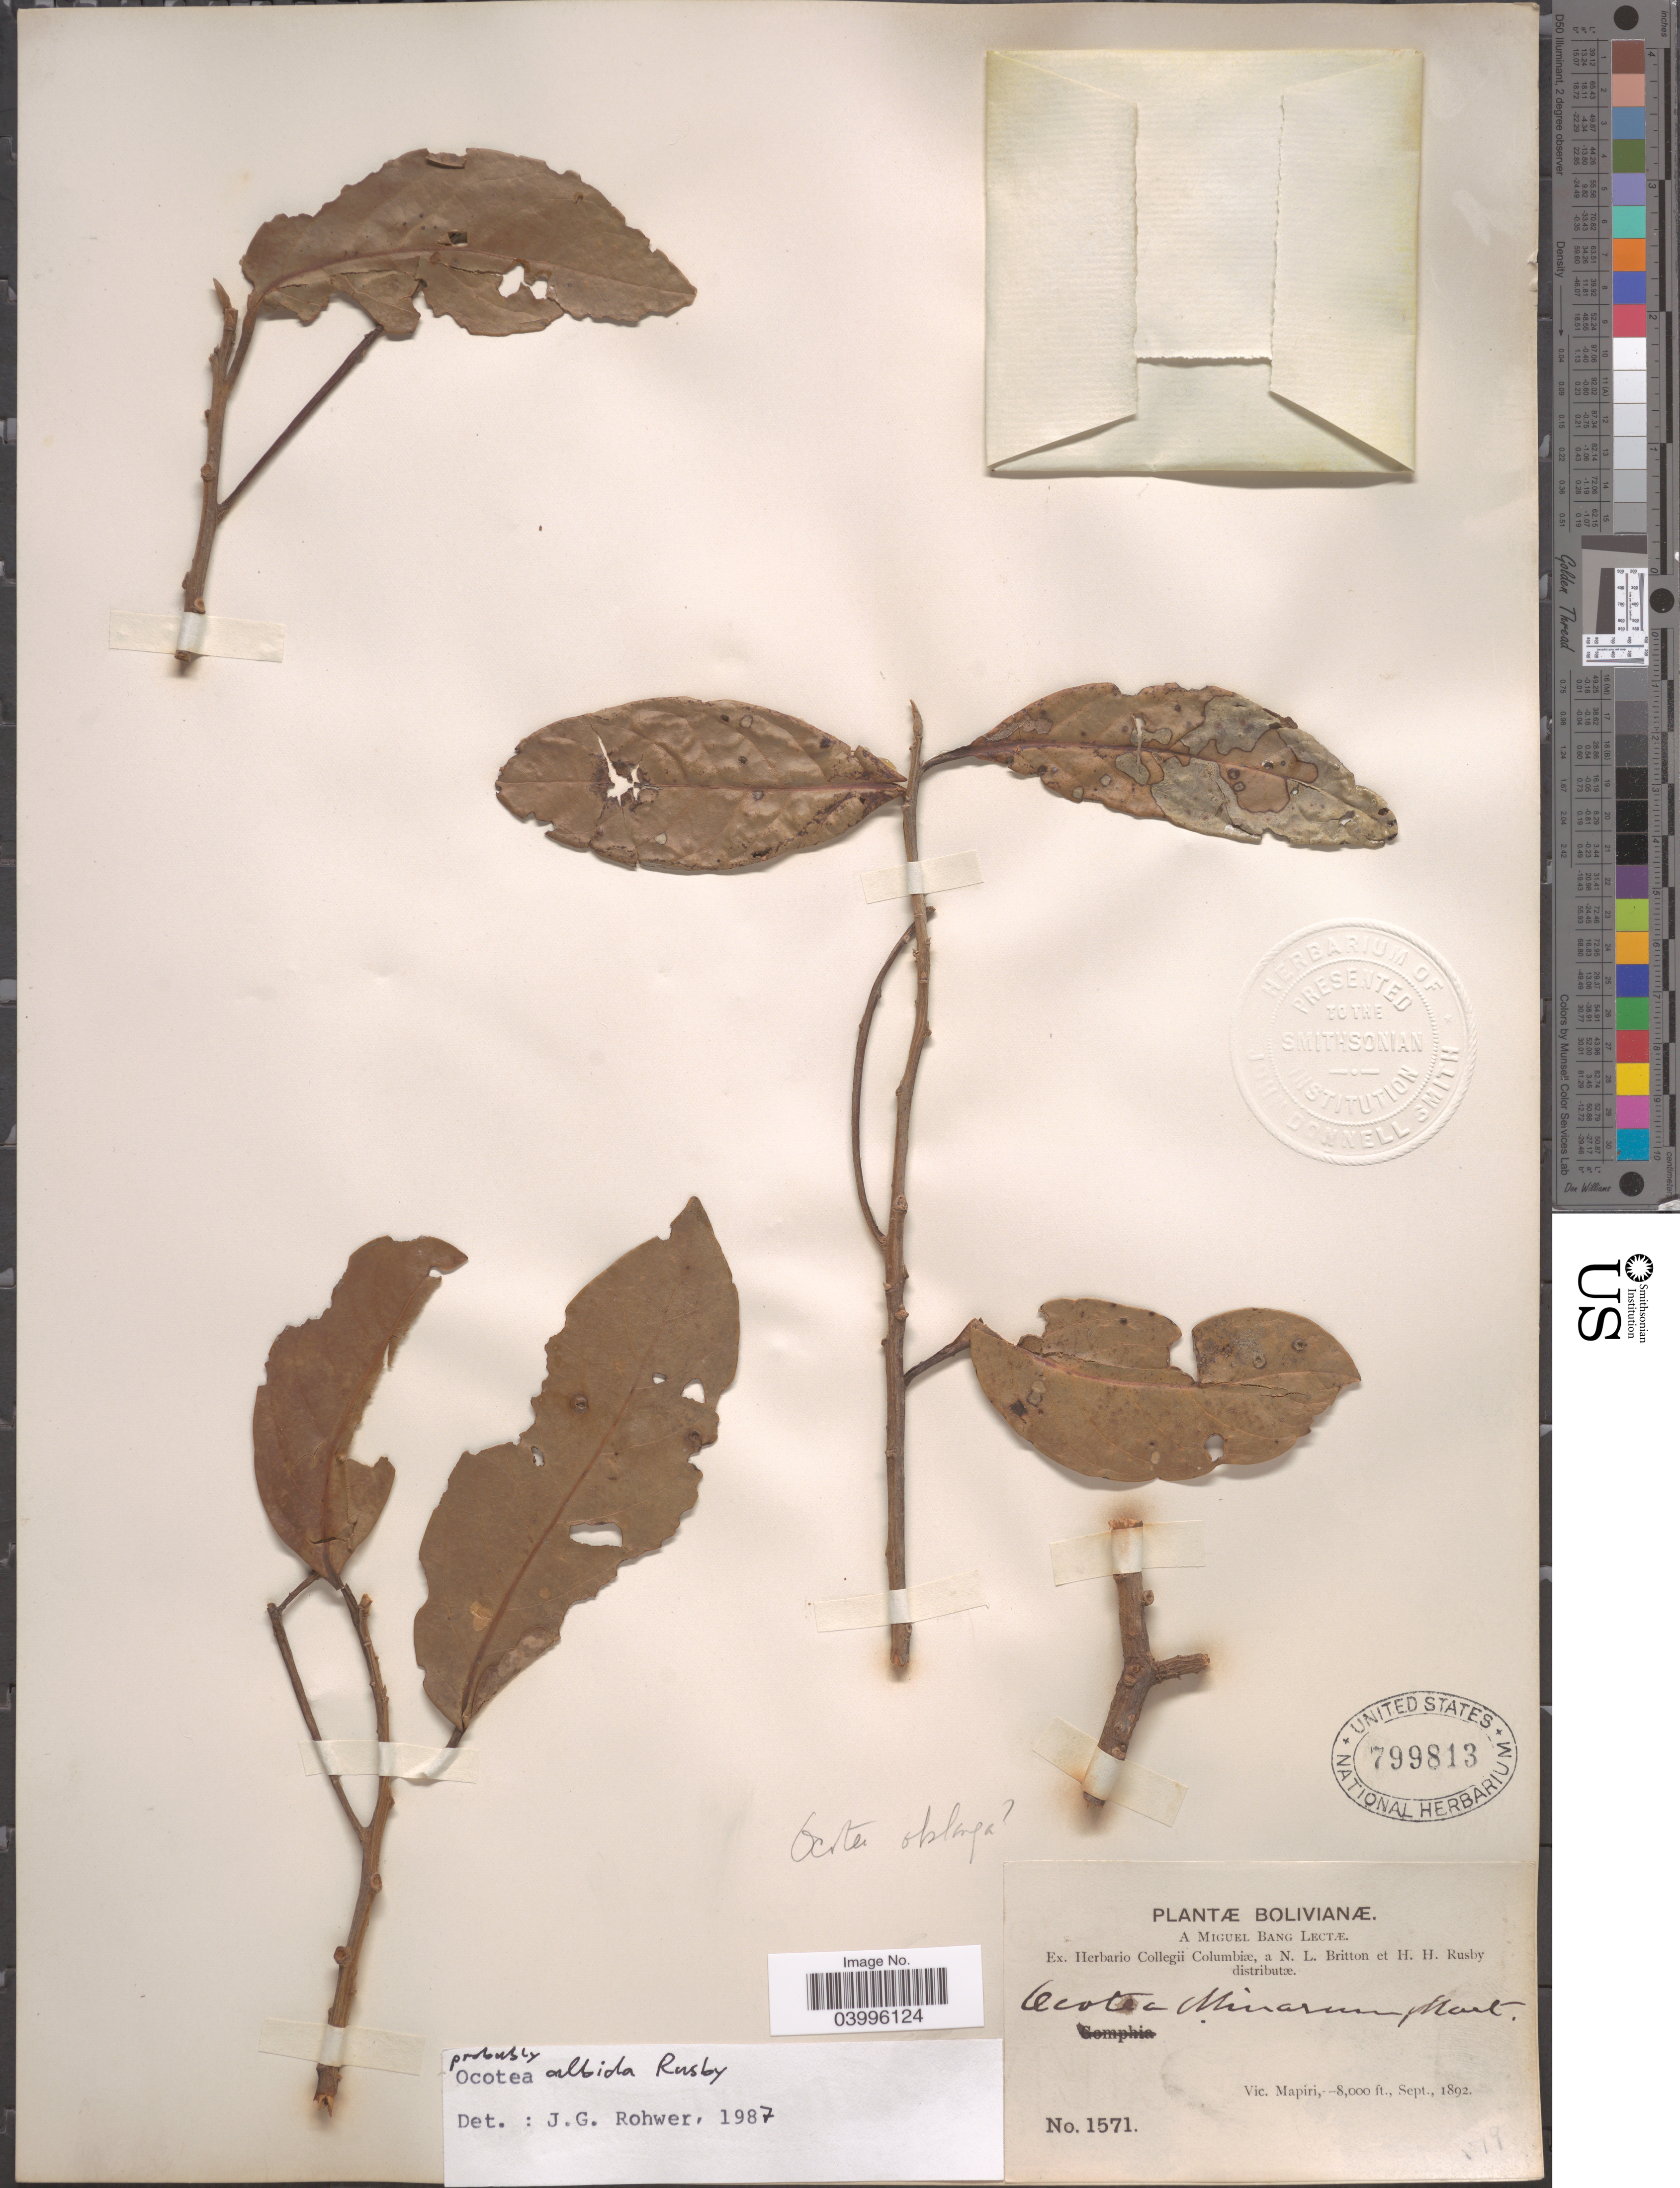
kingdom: Plantae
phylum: Tracheophyta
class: Magnoliopsida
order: Laurales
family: Lauraceae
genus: Ocotea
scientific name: Ocotea albida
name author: Mez & Rusby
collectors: M. Bang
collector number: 1571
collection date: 1892-09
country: Bolivia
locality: Vic. Mapiri.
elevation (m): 2438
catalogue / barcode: US 799813